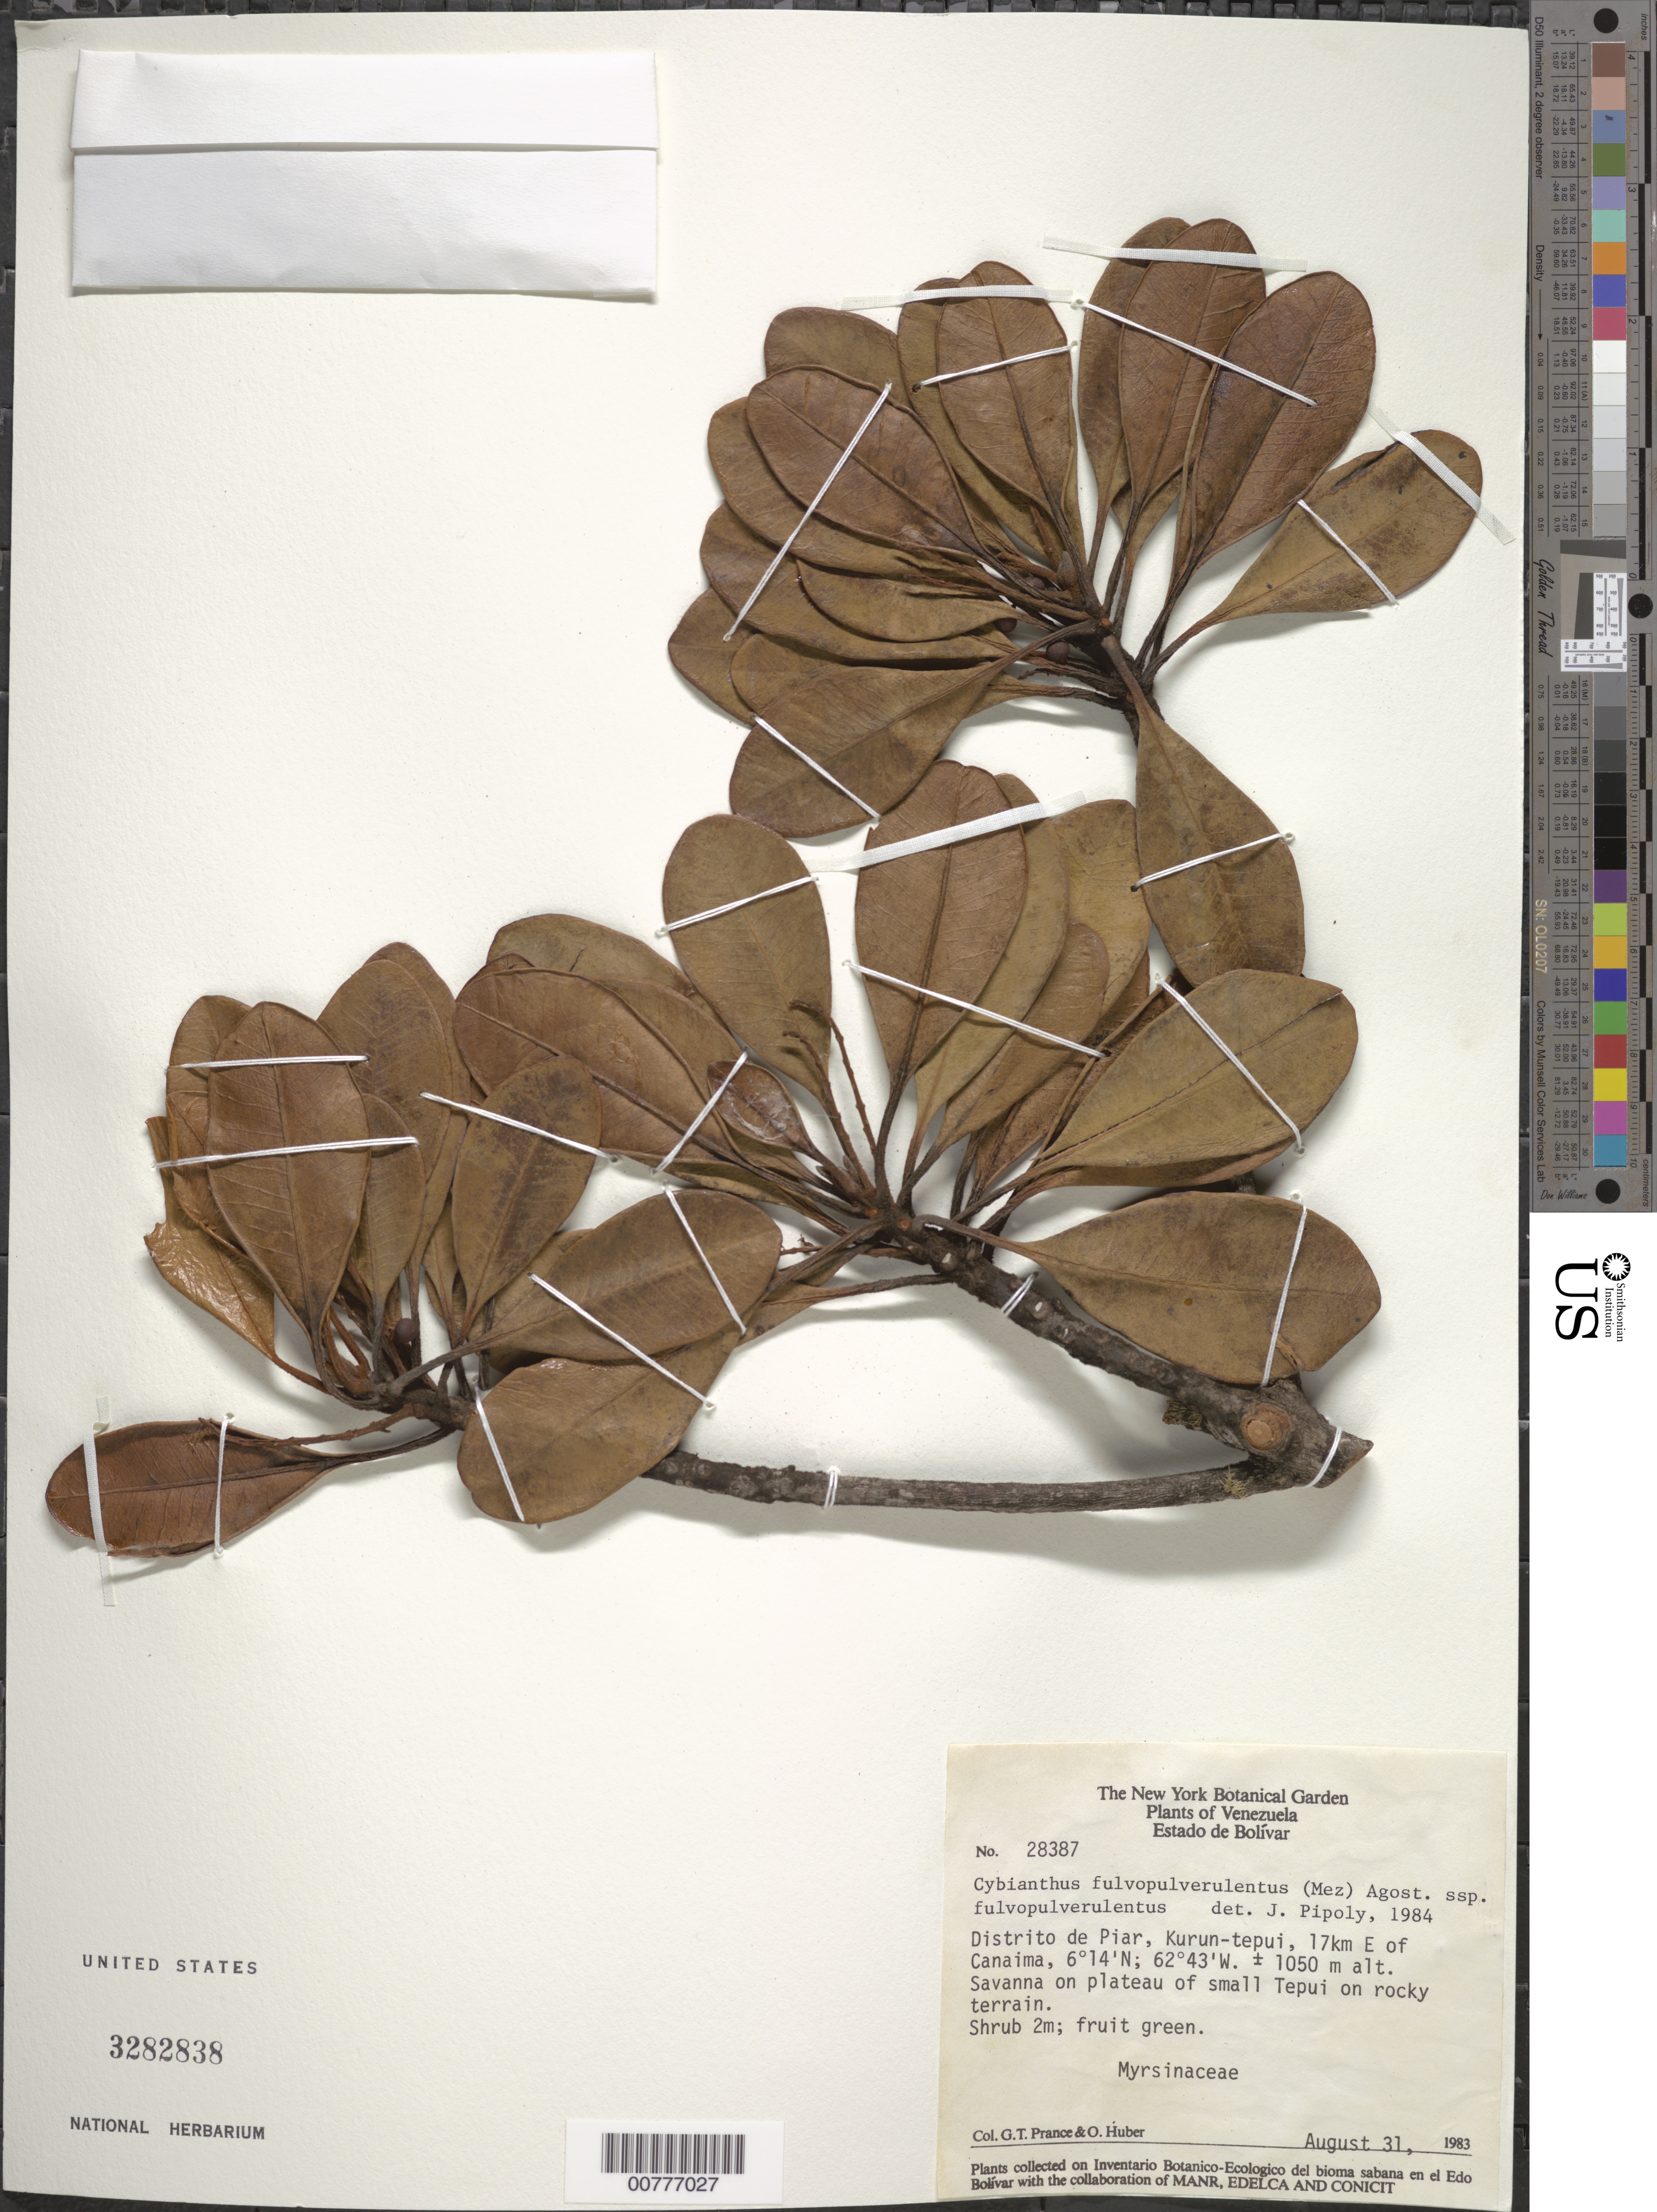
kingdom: Plantae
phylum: Tracheophyta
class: Magnoliopsida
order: Ericales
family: Primulaceae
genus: Cybianthus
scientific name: Cybianthus fulvopulverulentus subsp. fulvopulverulentus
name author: (Mez) G. Agostini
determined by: Pipoly, J. J., III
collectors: G. T. Prance & O. Huber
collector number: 28387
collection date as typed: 31-Aug-83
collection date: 1983-08-31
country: Venezuela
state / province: Bolívar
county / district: Piar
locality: Kurun-tepuí, 17 km E of Canaima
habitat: Savanna on plateau of small tepui on rocky terrain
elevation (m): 1050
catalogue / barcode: US 3282838